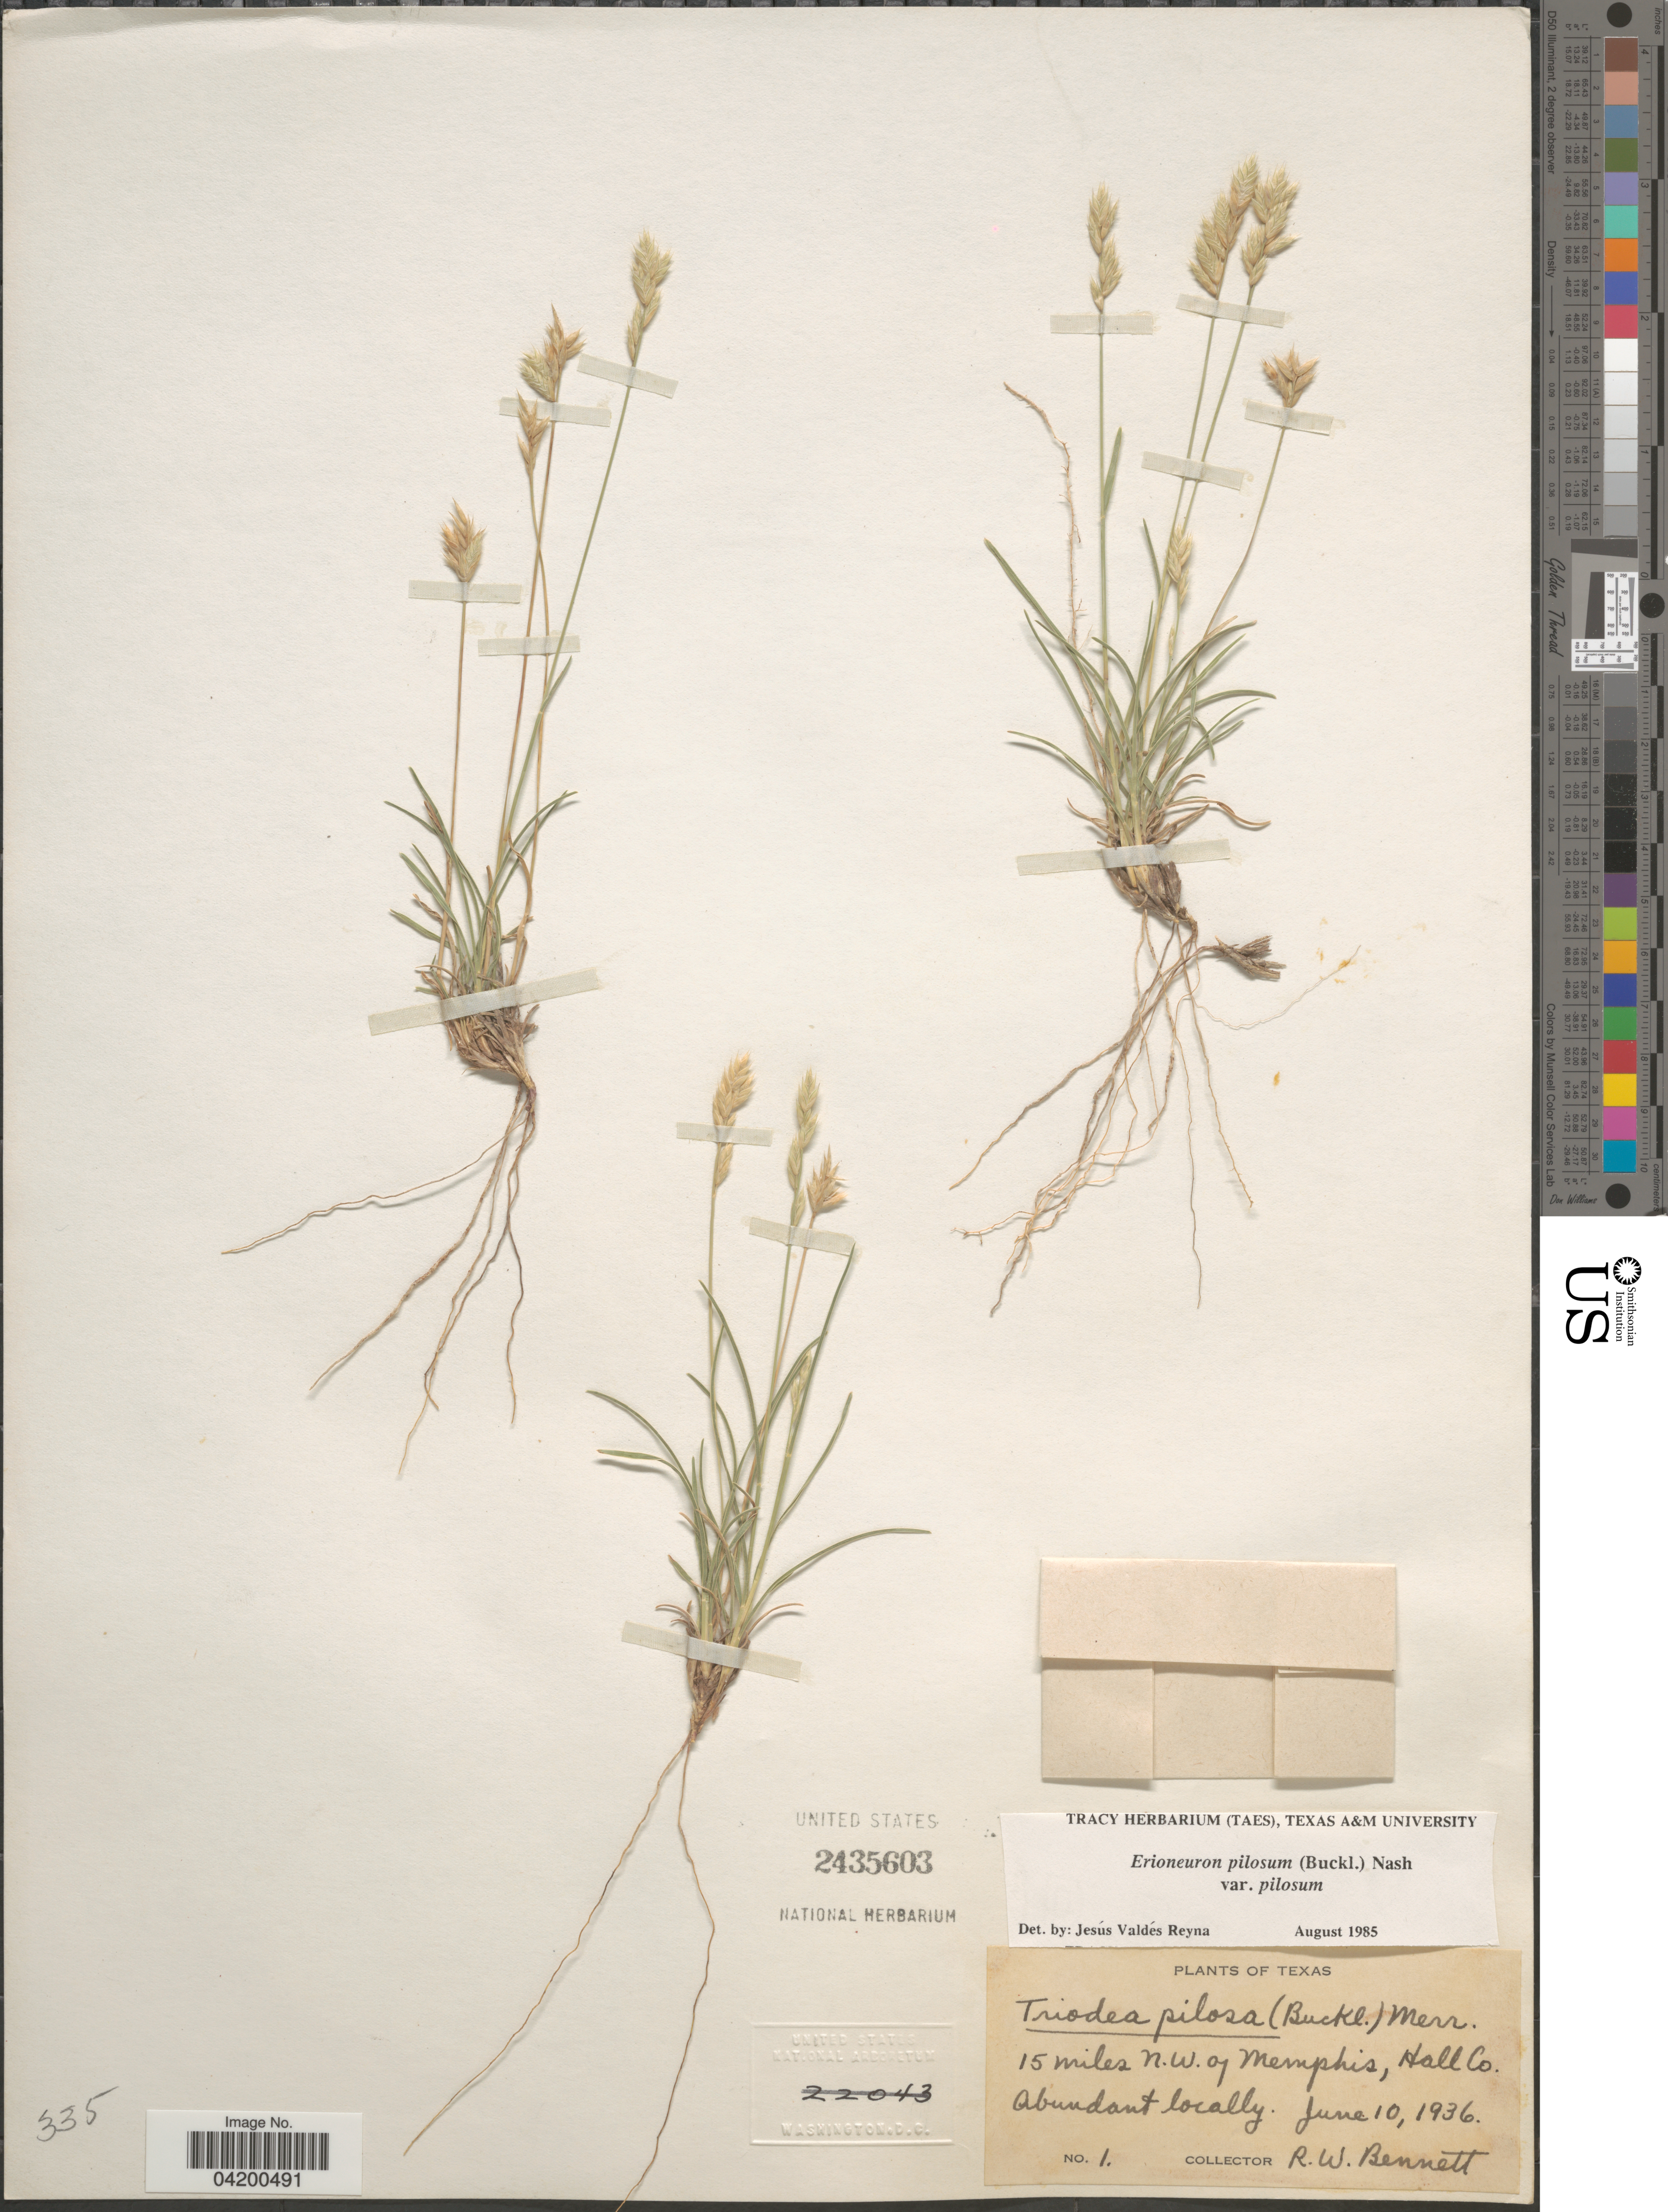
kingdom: Plantae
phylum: Tracheophyta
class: Liliopsida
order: Poales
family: Poaceae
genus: Erioneuron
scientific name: Erioneuron pilosum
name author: (Buckley) Nash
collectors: R. W. Bennett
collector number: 1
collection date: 1936-06-10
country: United States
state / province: Texas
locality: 15 miles N.W. of Memphis, Hall Co.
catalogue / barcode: US 2435603